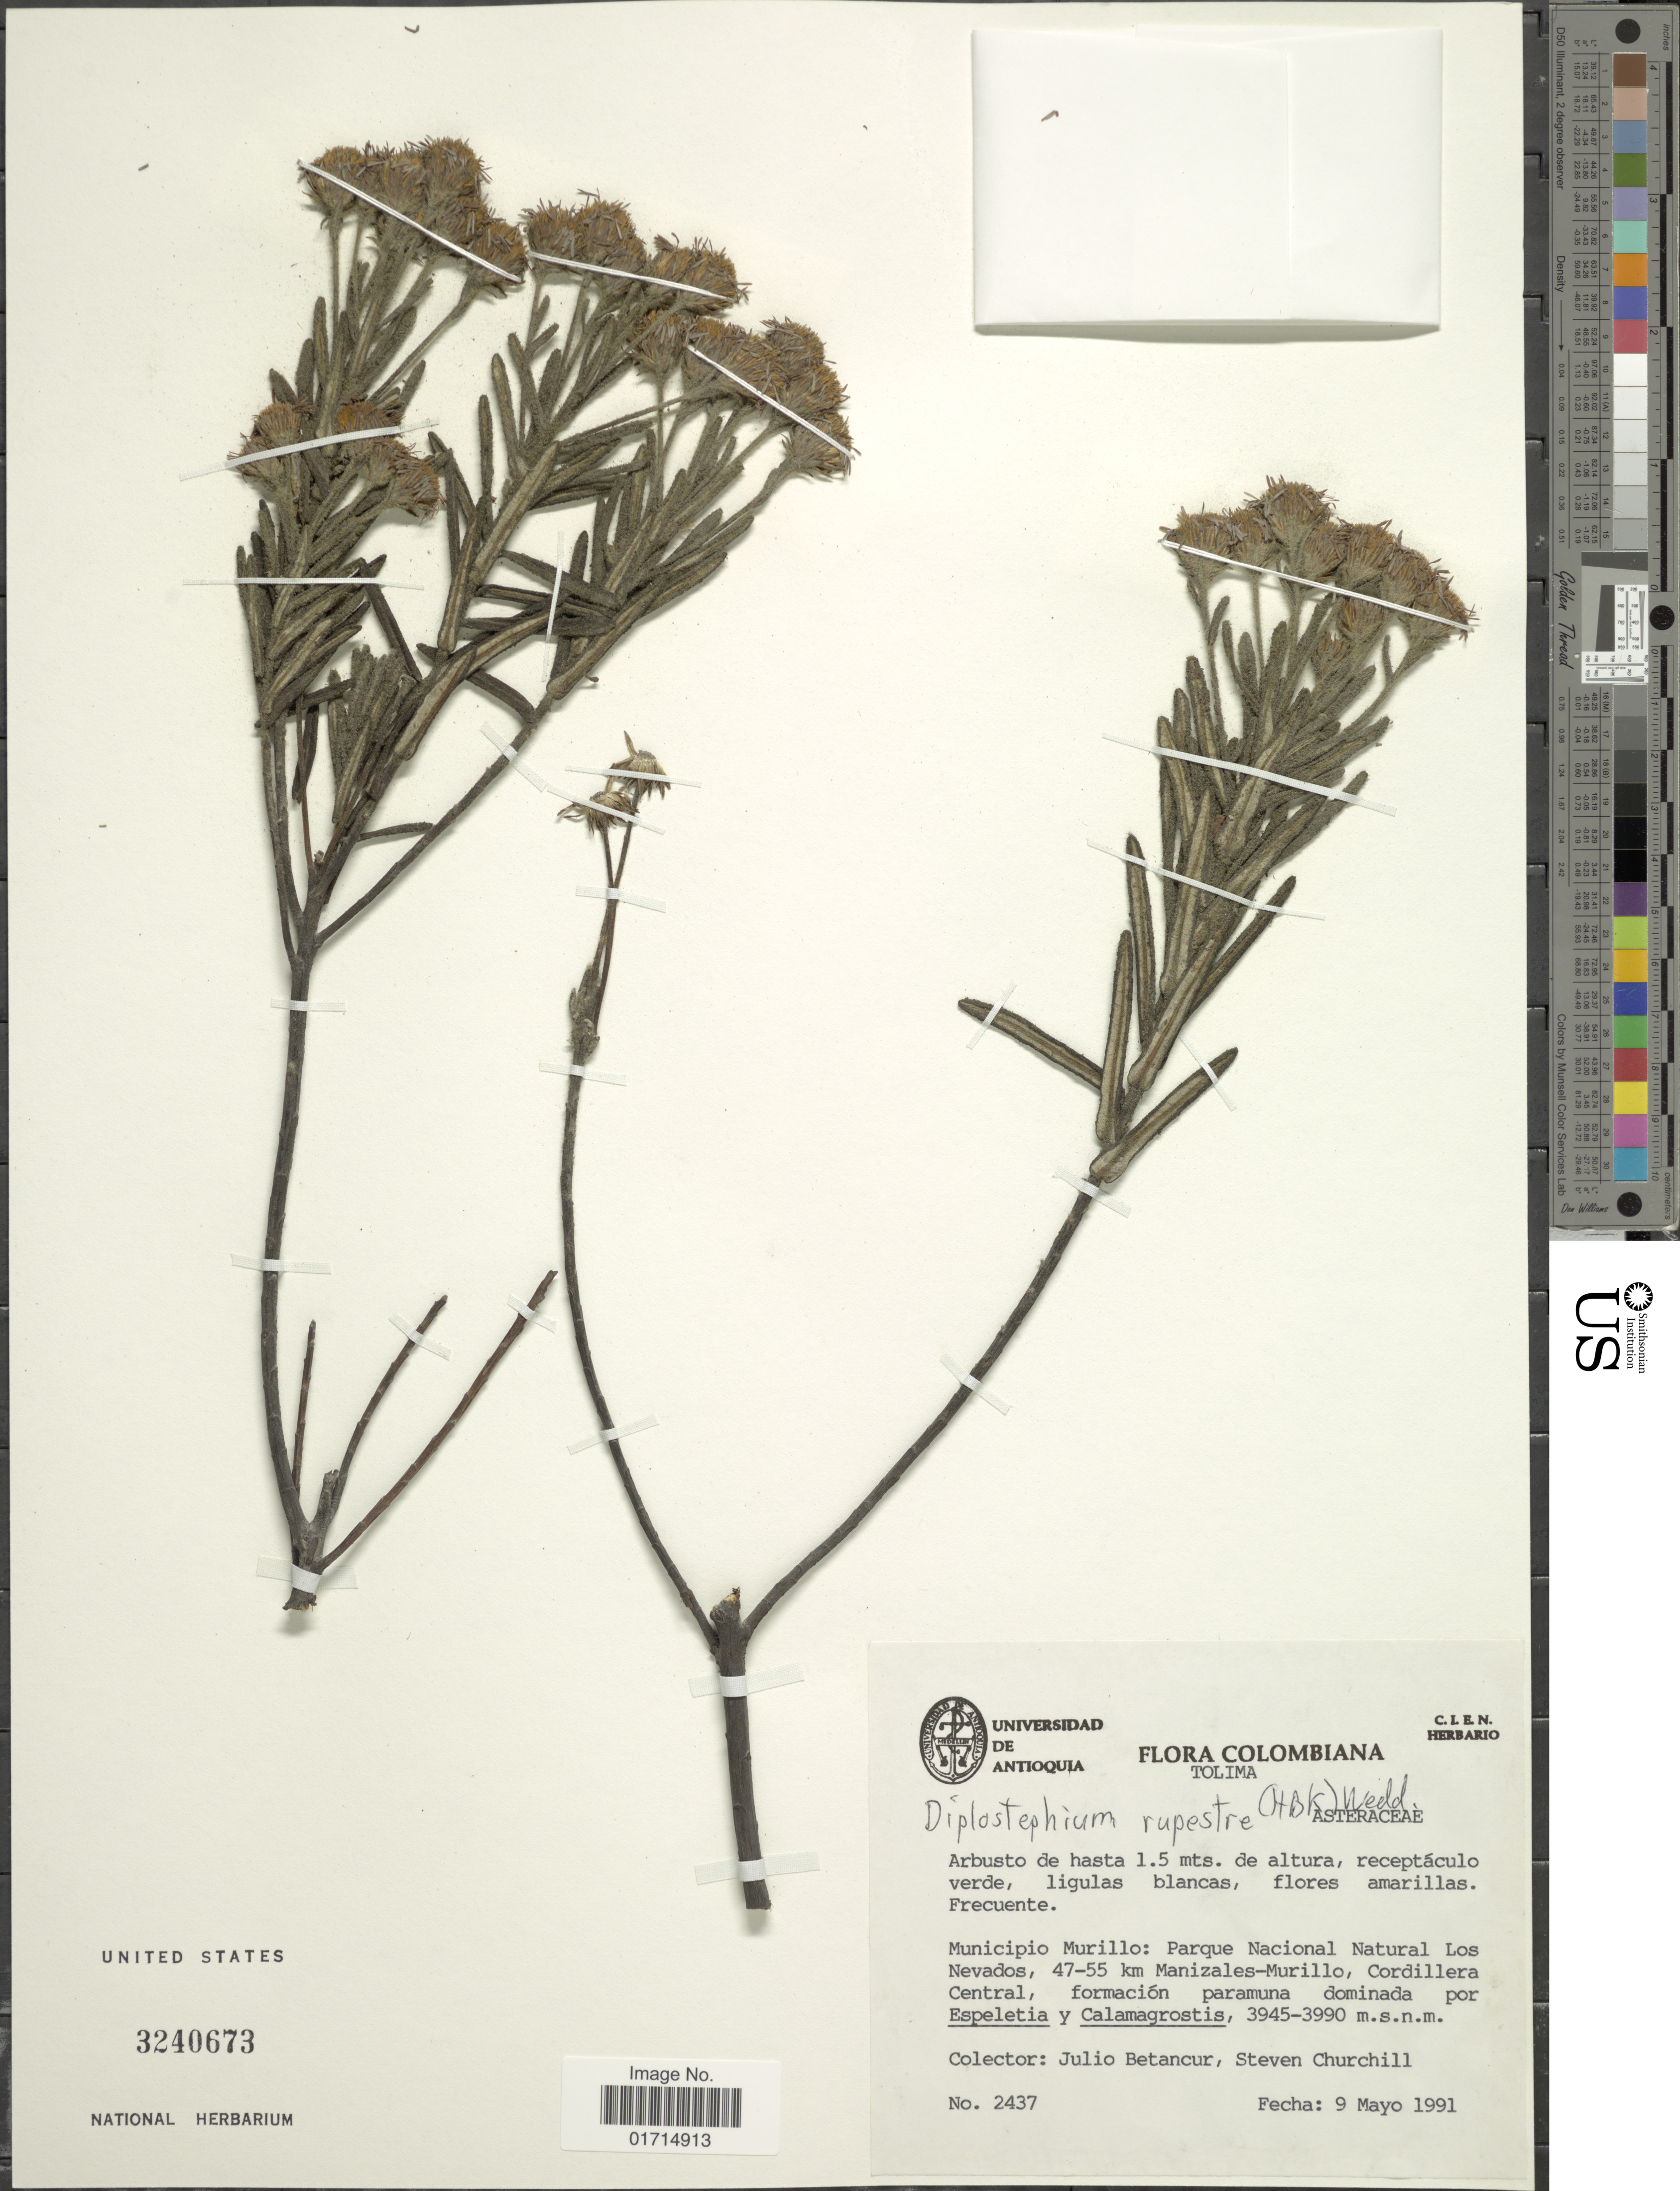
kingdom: Plantae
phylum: Tracheophyta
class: Magnoliopsida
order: Asterales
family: Asteraceae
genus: Diplostephium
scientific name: Diplostephium rupestre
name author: (Kunth) Wedd.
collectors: J. Betancur & S. Churchill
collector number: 2437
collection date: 1991-05-09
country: Colombia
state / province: Tolima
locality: Colombiana, Tolima. Municipio Murillo: Parque Nacional Natural Los Nevados, 47-55 km Manizales-Murillo, Cordillera Central,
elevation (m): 3945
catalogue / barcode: US 3240673